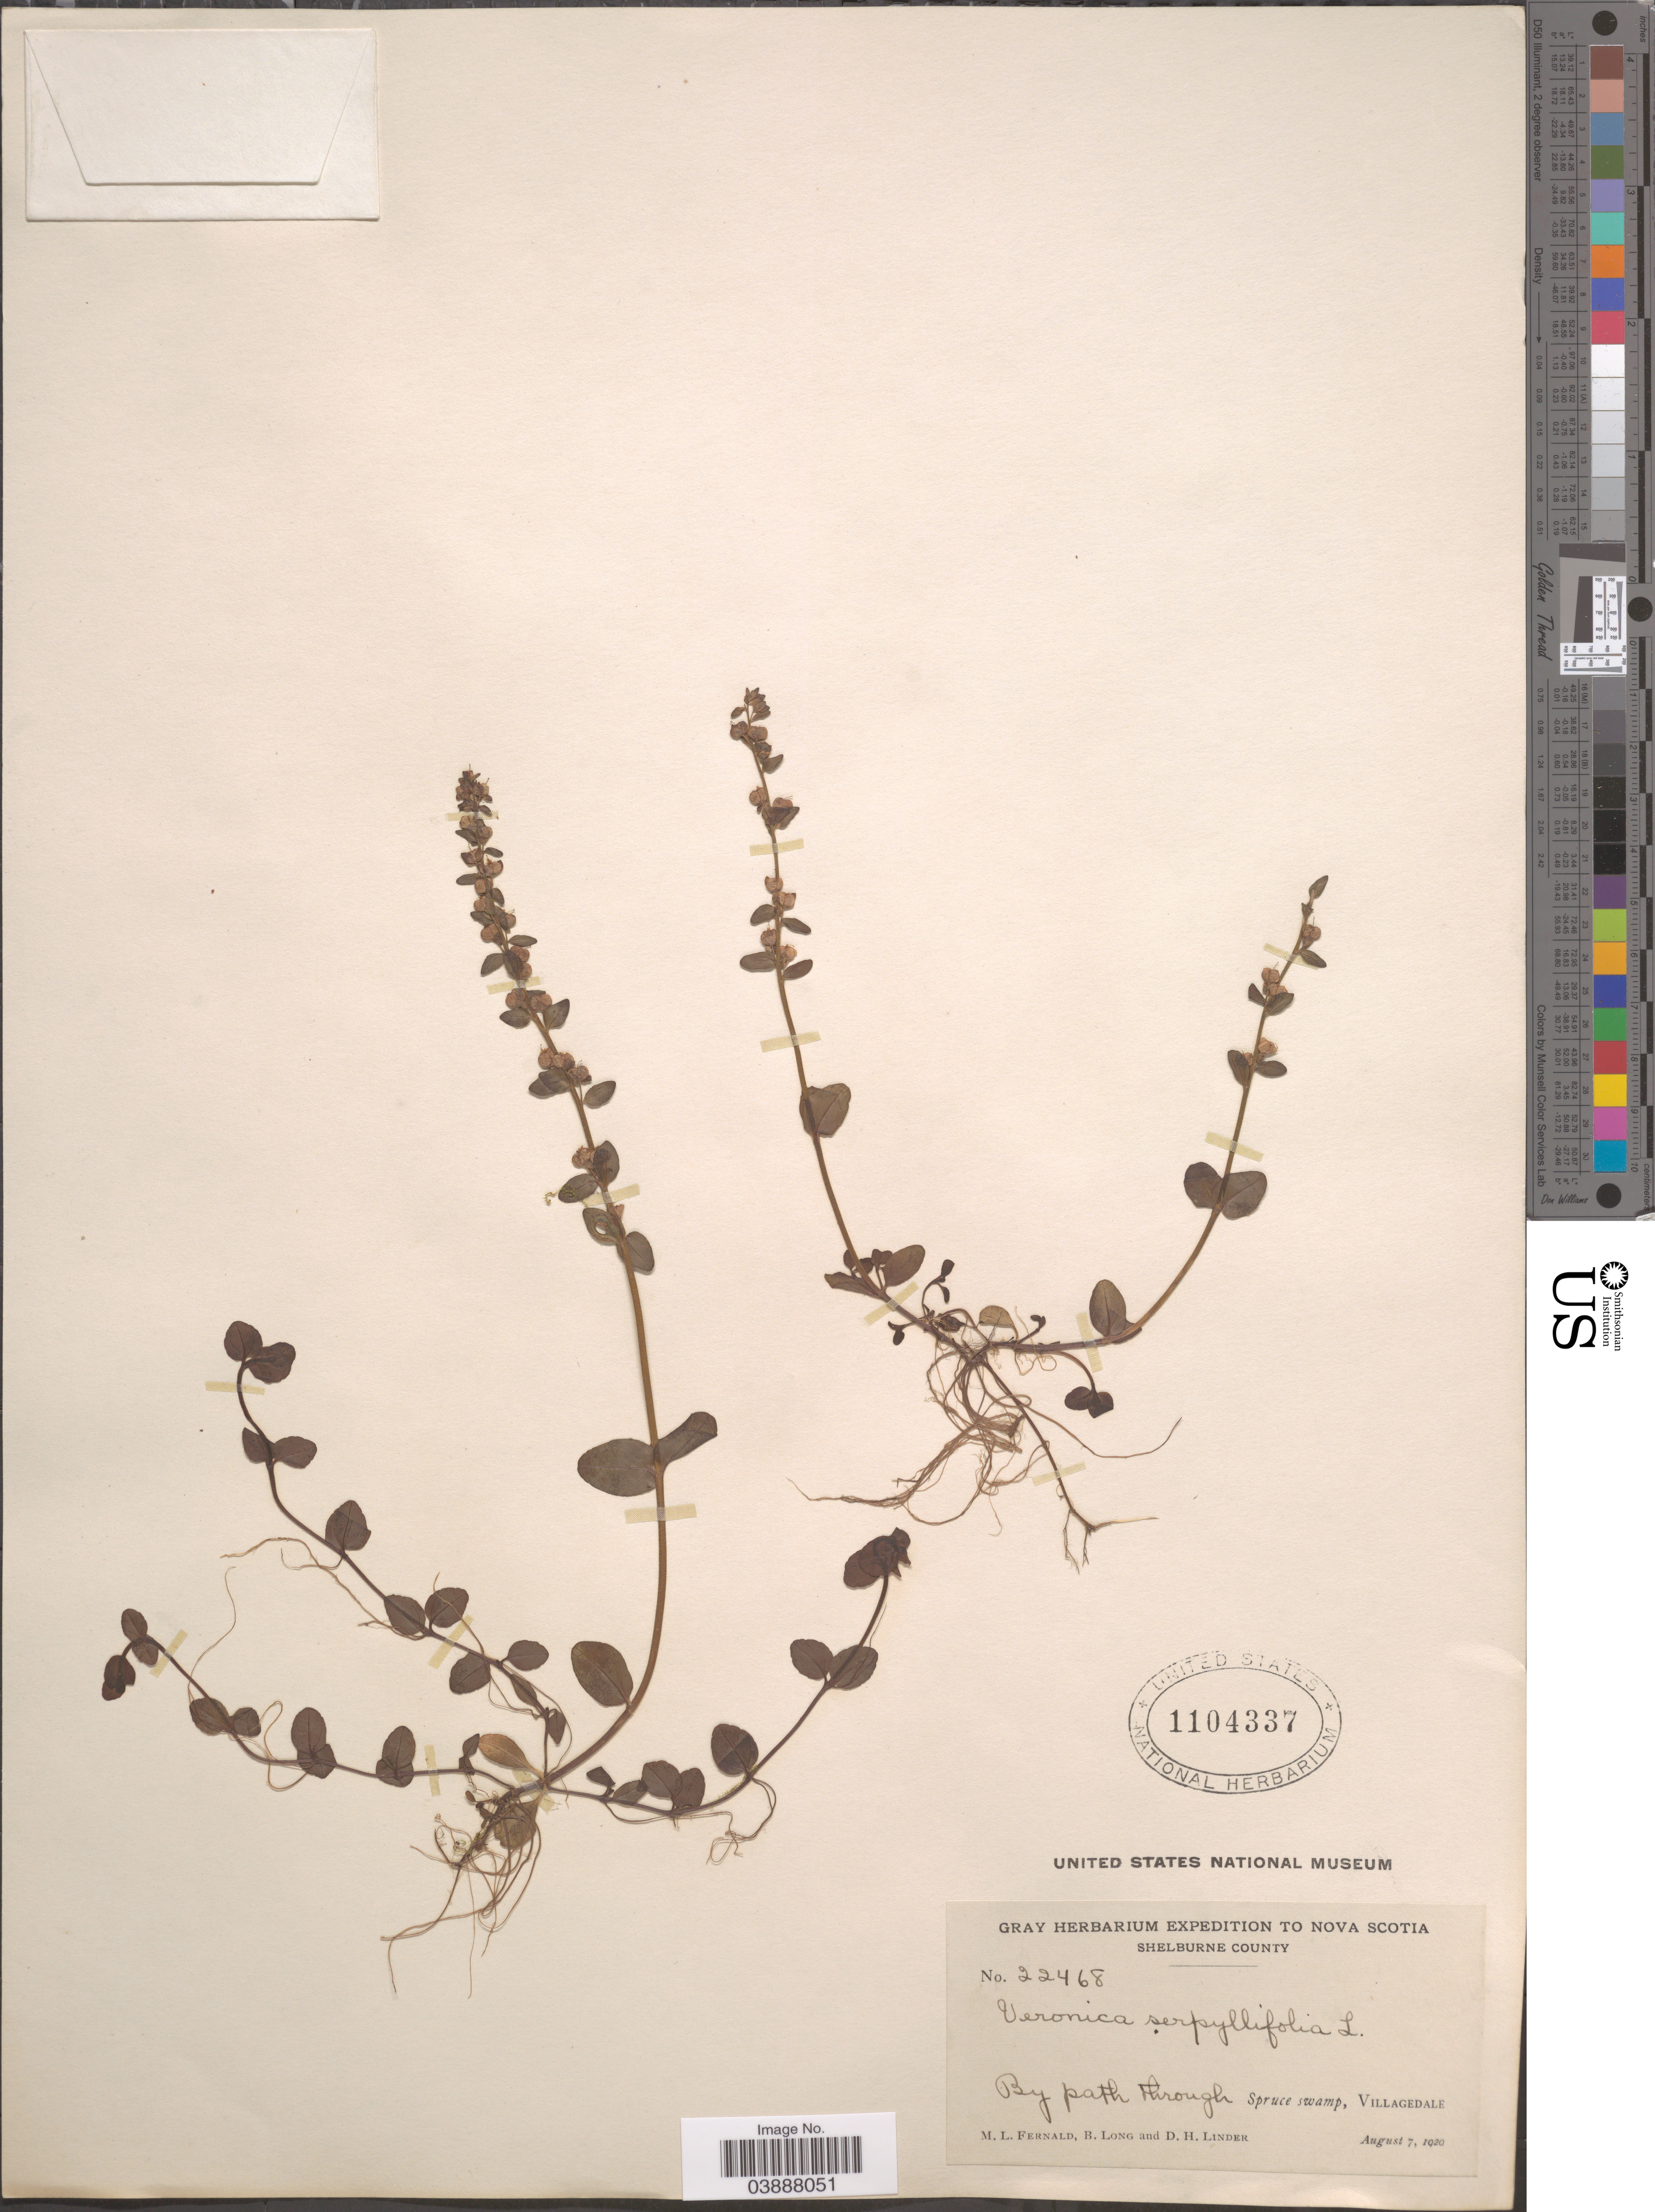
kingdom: Plantae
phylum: Tracheophyta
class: Magnoliopsida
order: Lamiales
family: Plantaginaceae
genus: Veronica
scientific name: Veronica serpyllifolia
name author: L.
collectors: M. L. Fernald, B. Long & D. Linder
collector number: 22468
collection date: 1920-08-07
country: Canada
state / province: Nova Scotia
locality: Shelburne County. By path through Spruce swamp, Villagedale.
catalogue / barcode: US 1104337